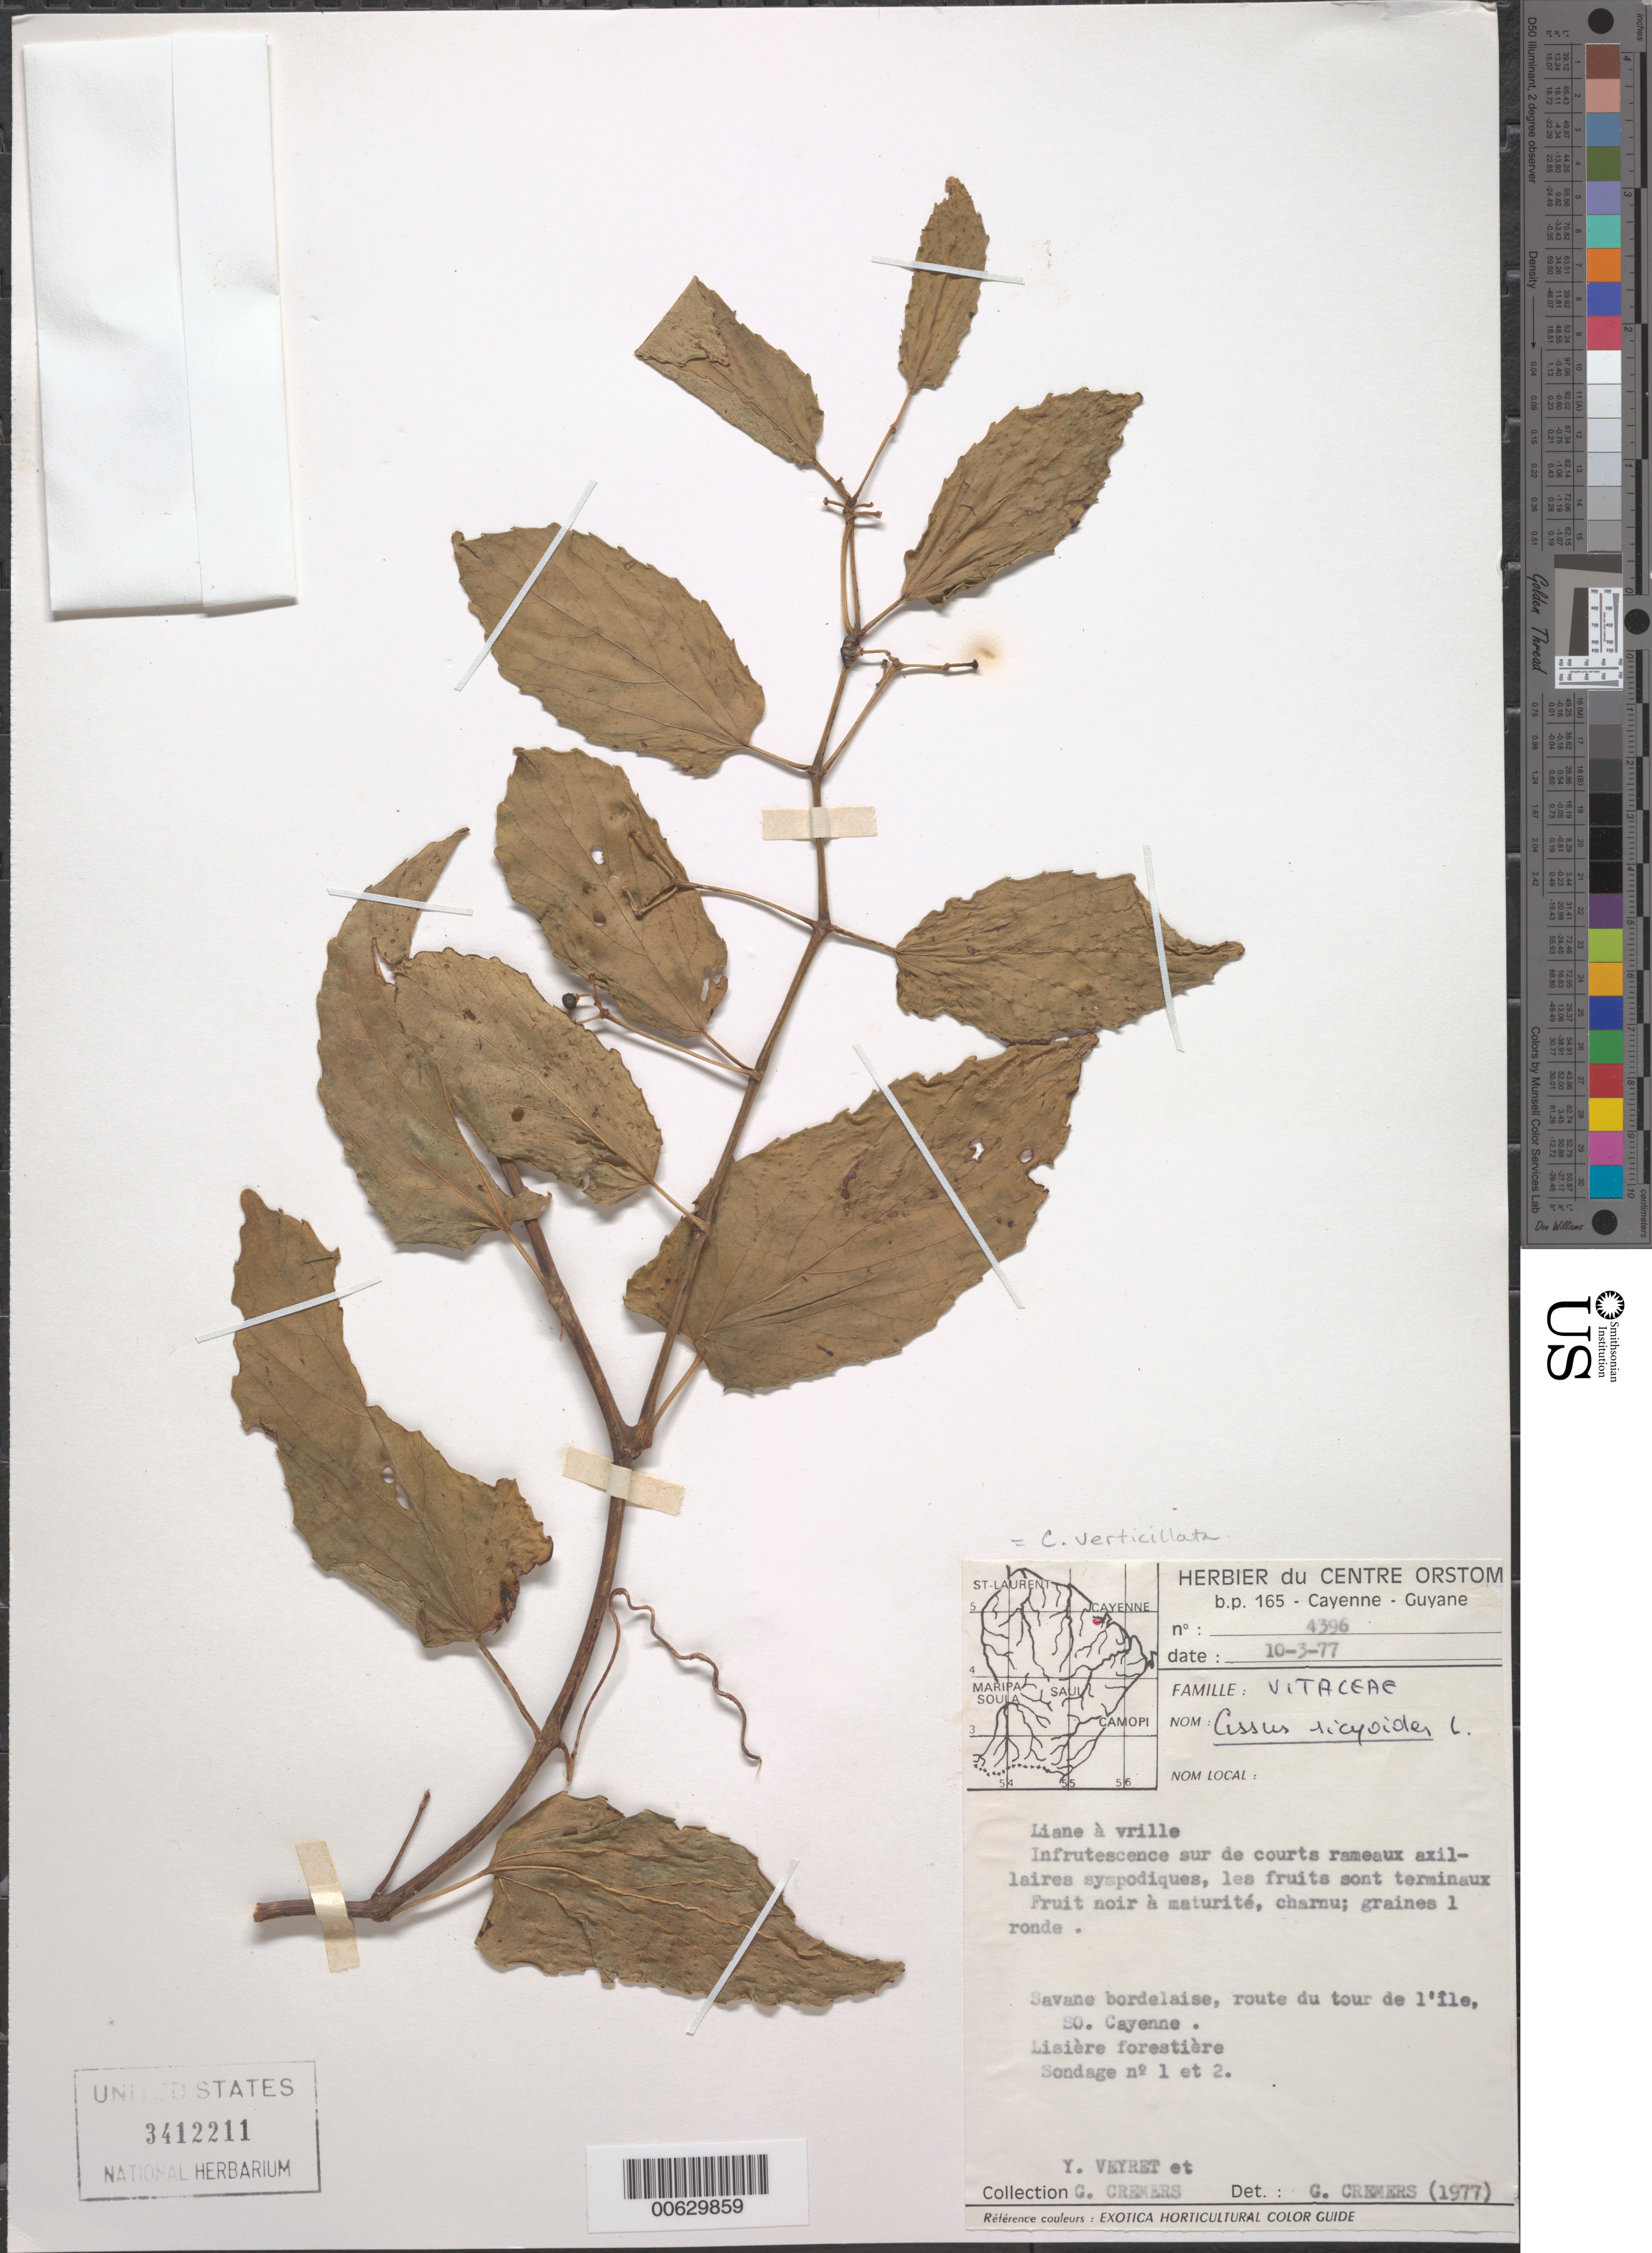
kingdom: Plantae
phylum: Tracheophyta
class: Magnoliopsida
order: Vitales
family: Vitaceae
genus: Cissus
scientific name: Cissus verticillata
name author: (L.) Nicolson & C.E. Jarvis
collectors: Y. Veyret & G. Cremers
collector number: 4396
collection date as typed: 10-Mar-77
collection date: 1977-03-10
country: French Guiana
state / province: Cayenne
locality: Cayenne, route du tour de l'Ile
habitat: Savane bordelaise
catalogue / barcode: US 3412211